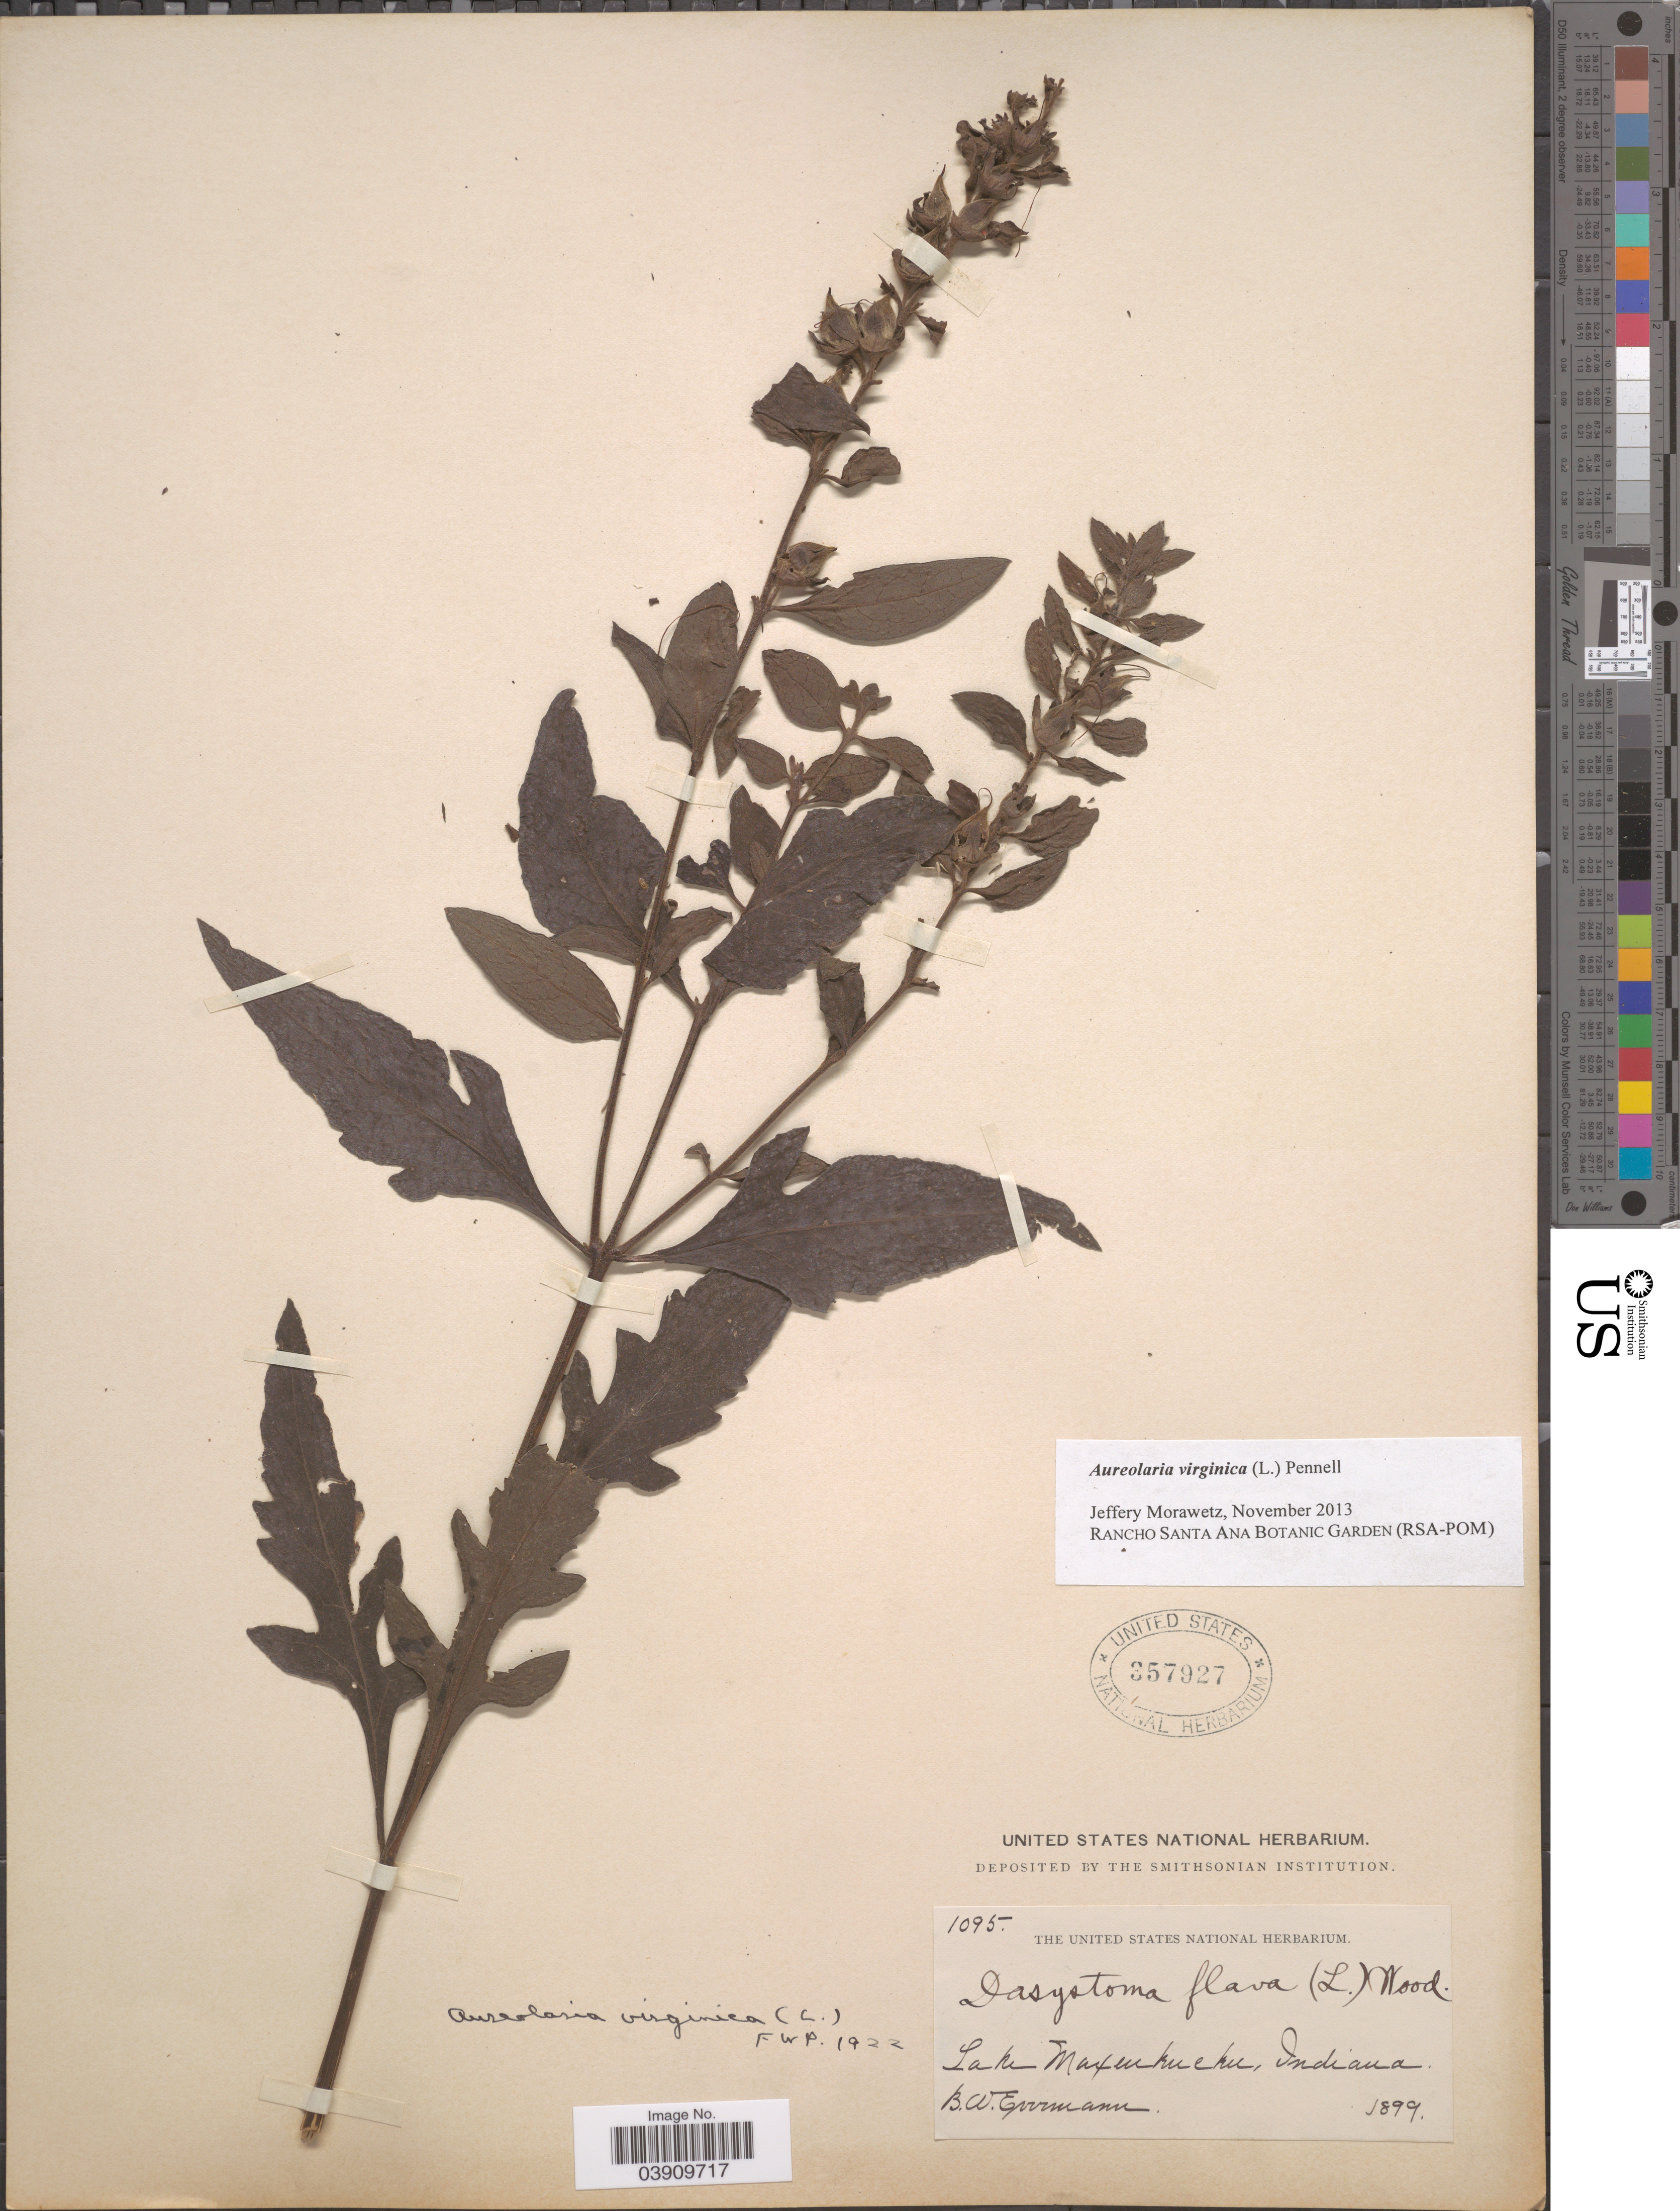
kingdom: Plantae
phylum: Tracheophyta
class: Magnoliopsida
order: Lamiales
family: Orobanchaceae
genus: Aureolaria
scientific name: Aureolaria virginica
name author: (L.) Pennell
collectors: B. W. Evermann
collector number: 1095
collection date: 1899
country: United States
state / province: Indiana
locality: Lake Maxinkuckee.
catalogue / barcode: US 357927